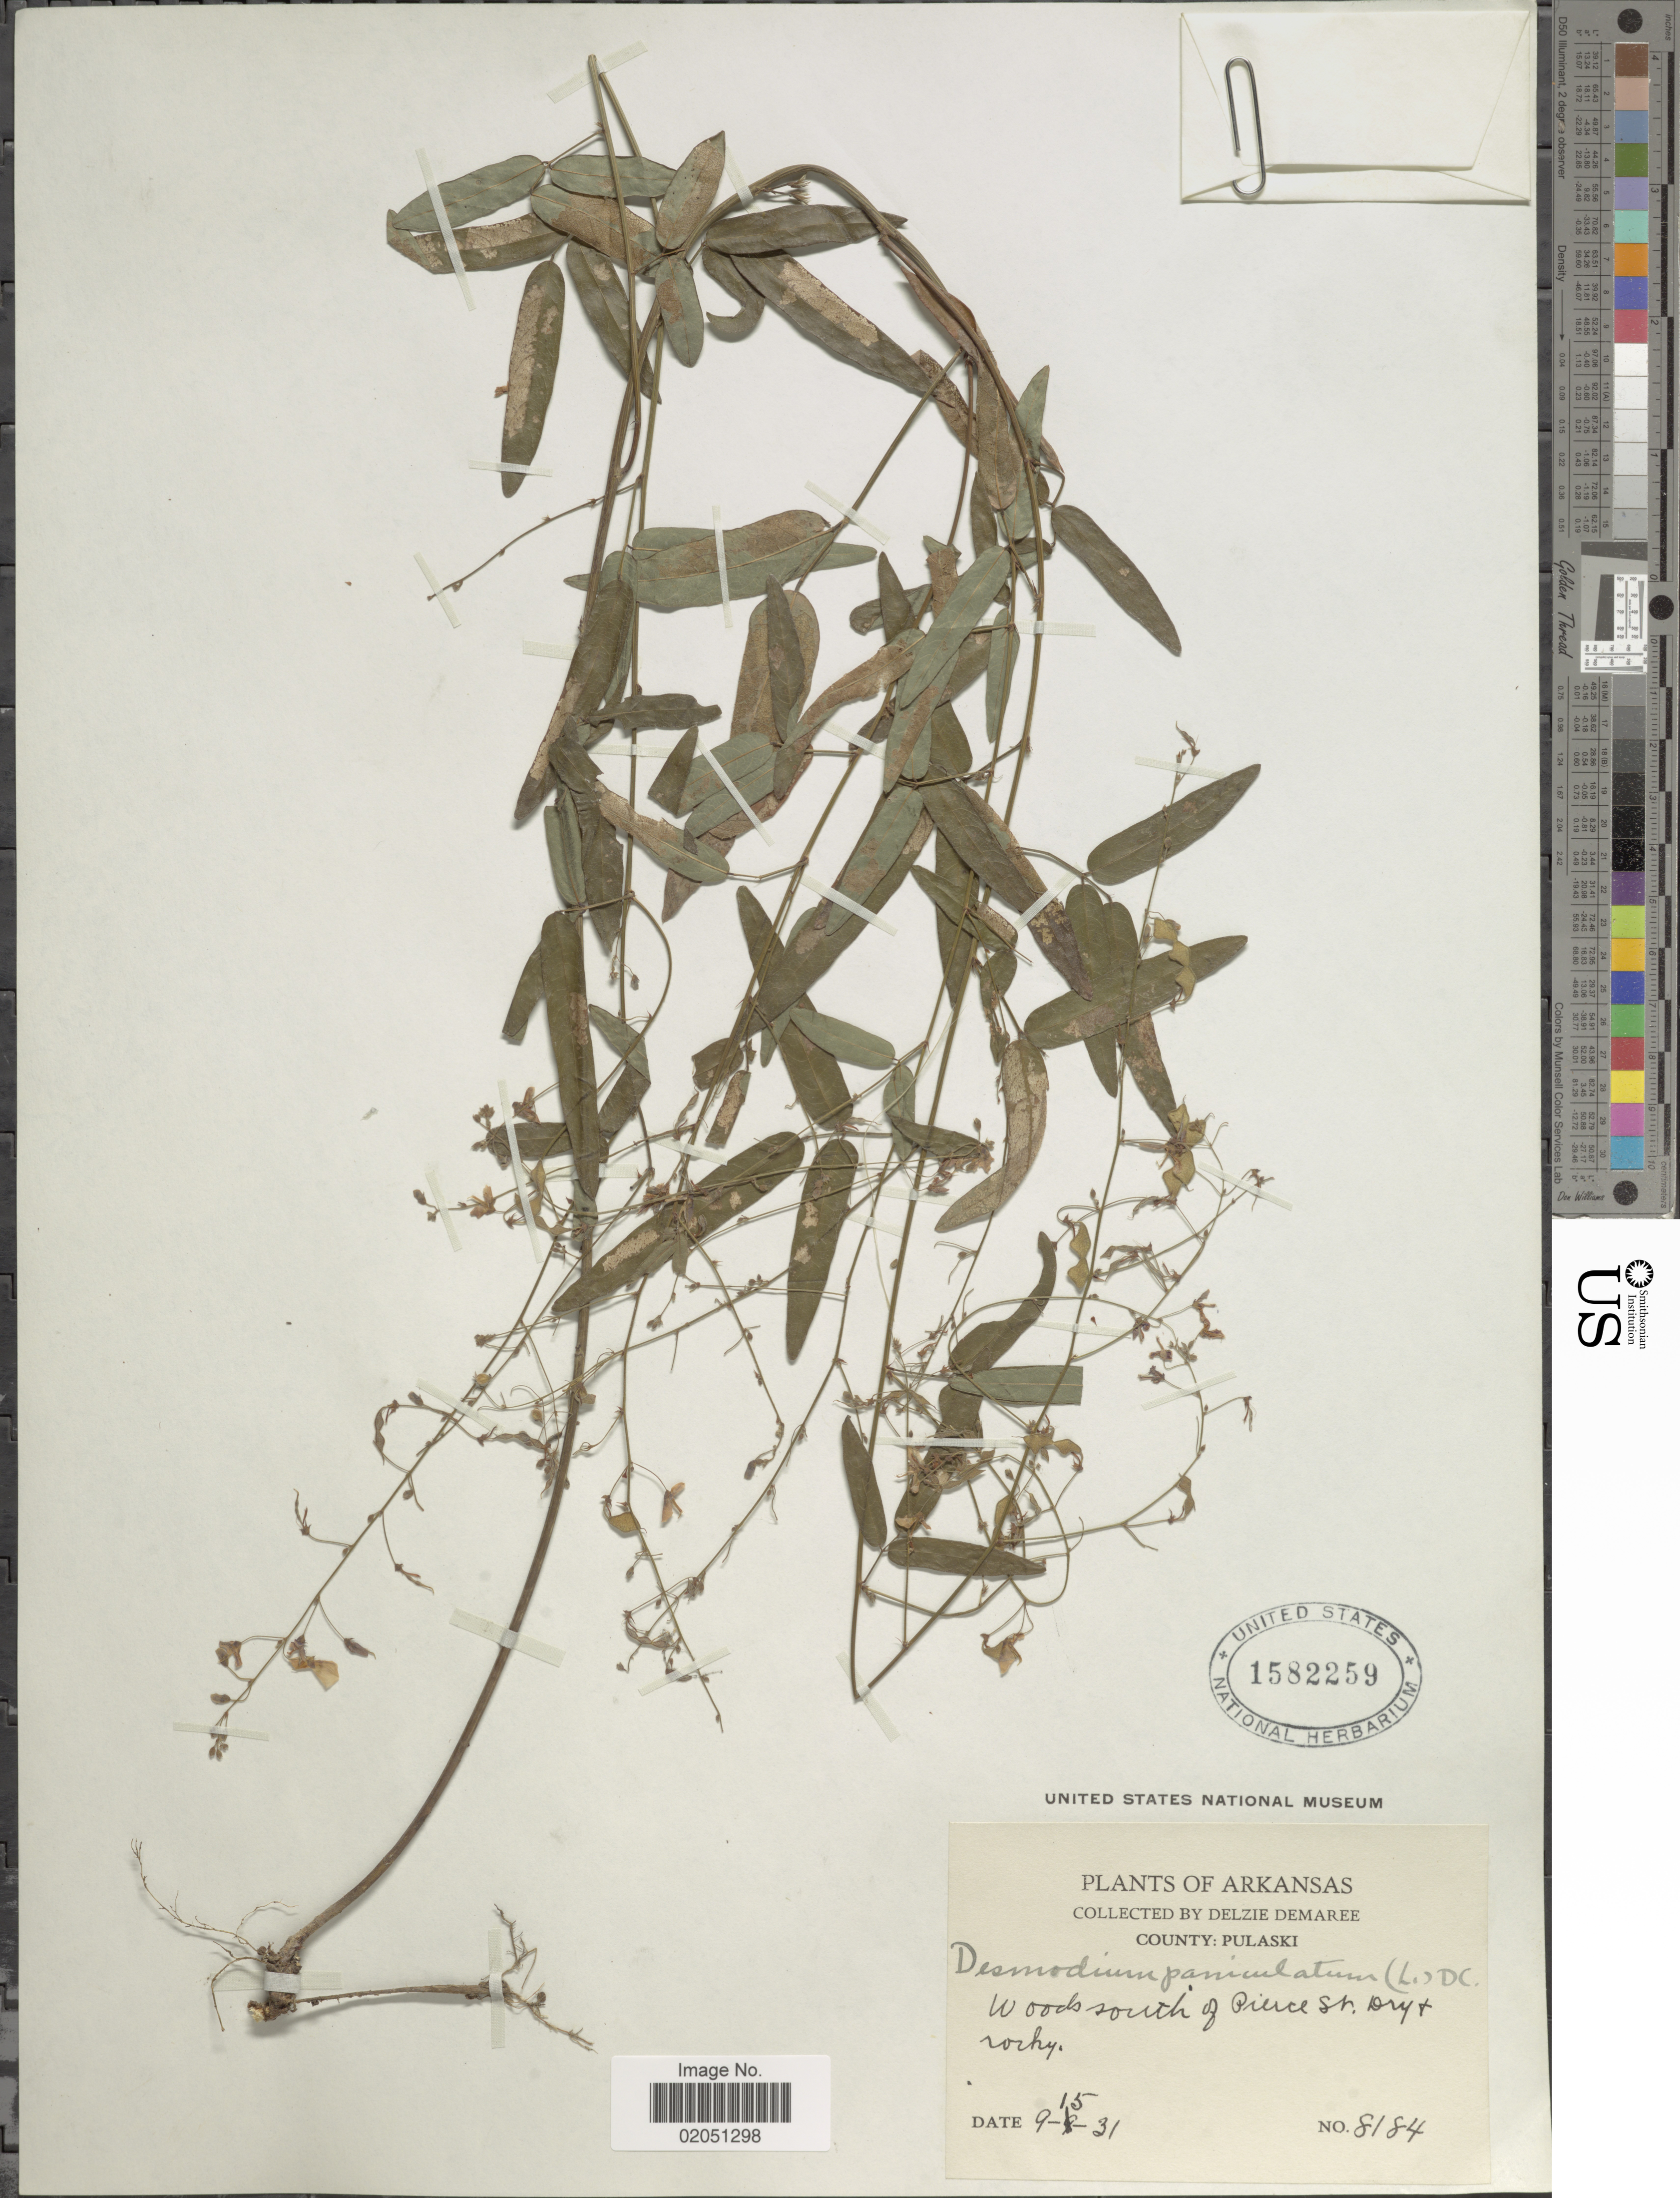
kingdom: Plantae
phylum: Tracheophyta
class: Magnoliopsida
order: Fabales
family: Fabaceae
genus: Desmodium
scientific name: Desmodium paniculatum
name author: (L.) DC.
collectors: D. Demaree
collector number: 8184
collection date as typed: Transcribed d/m/y: 15/9/31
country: United States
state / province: Arkansas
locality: County: Pulaski, Woods south of Pierce St Dry + rocky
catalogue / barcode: US 1582259